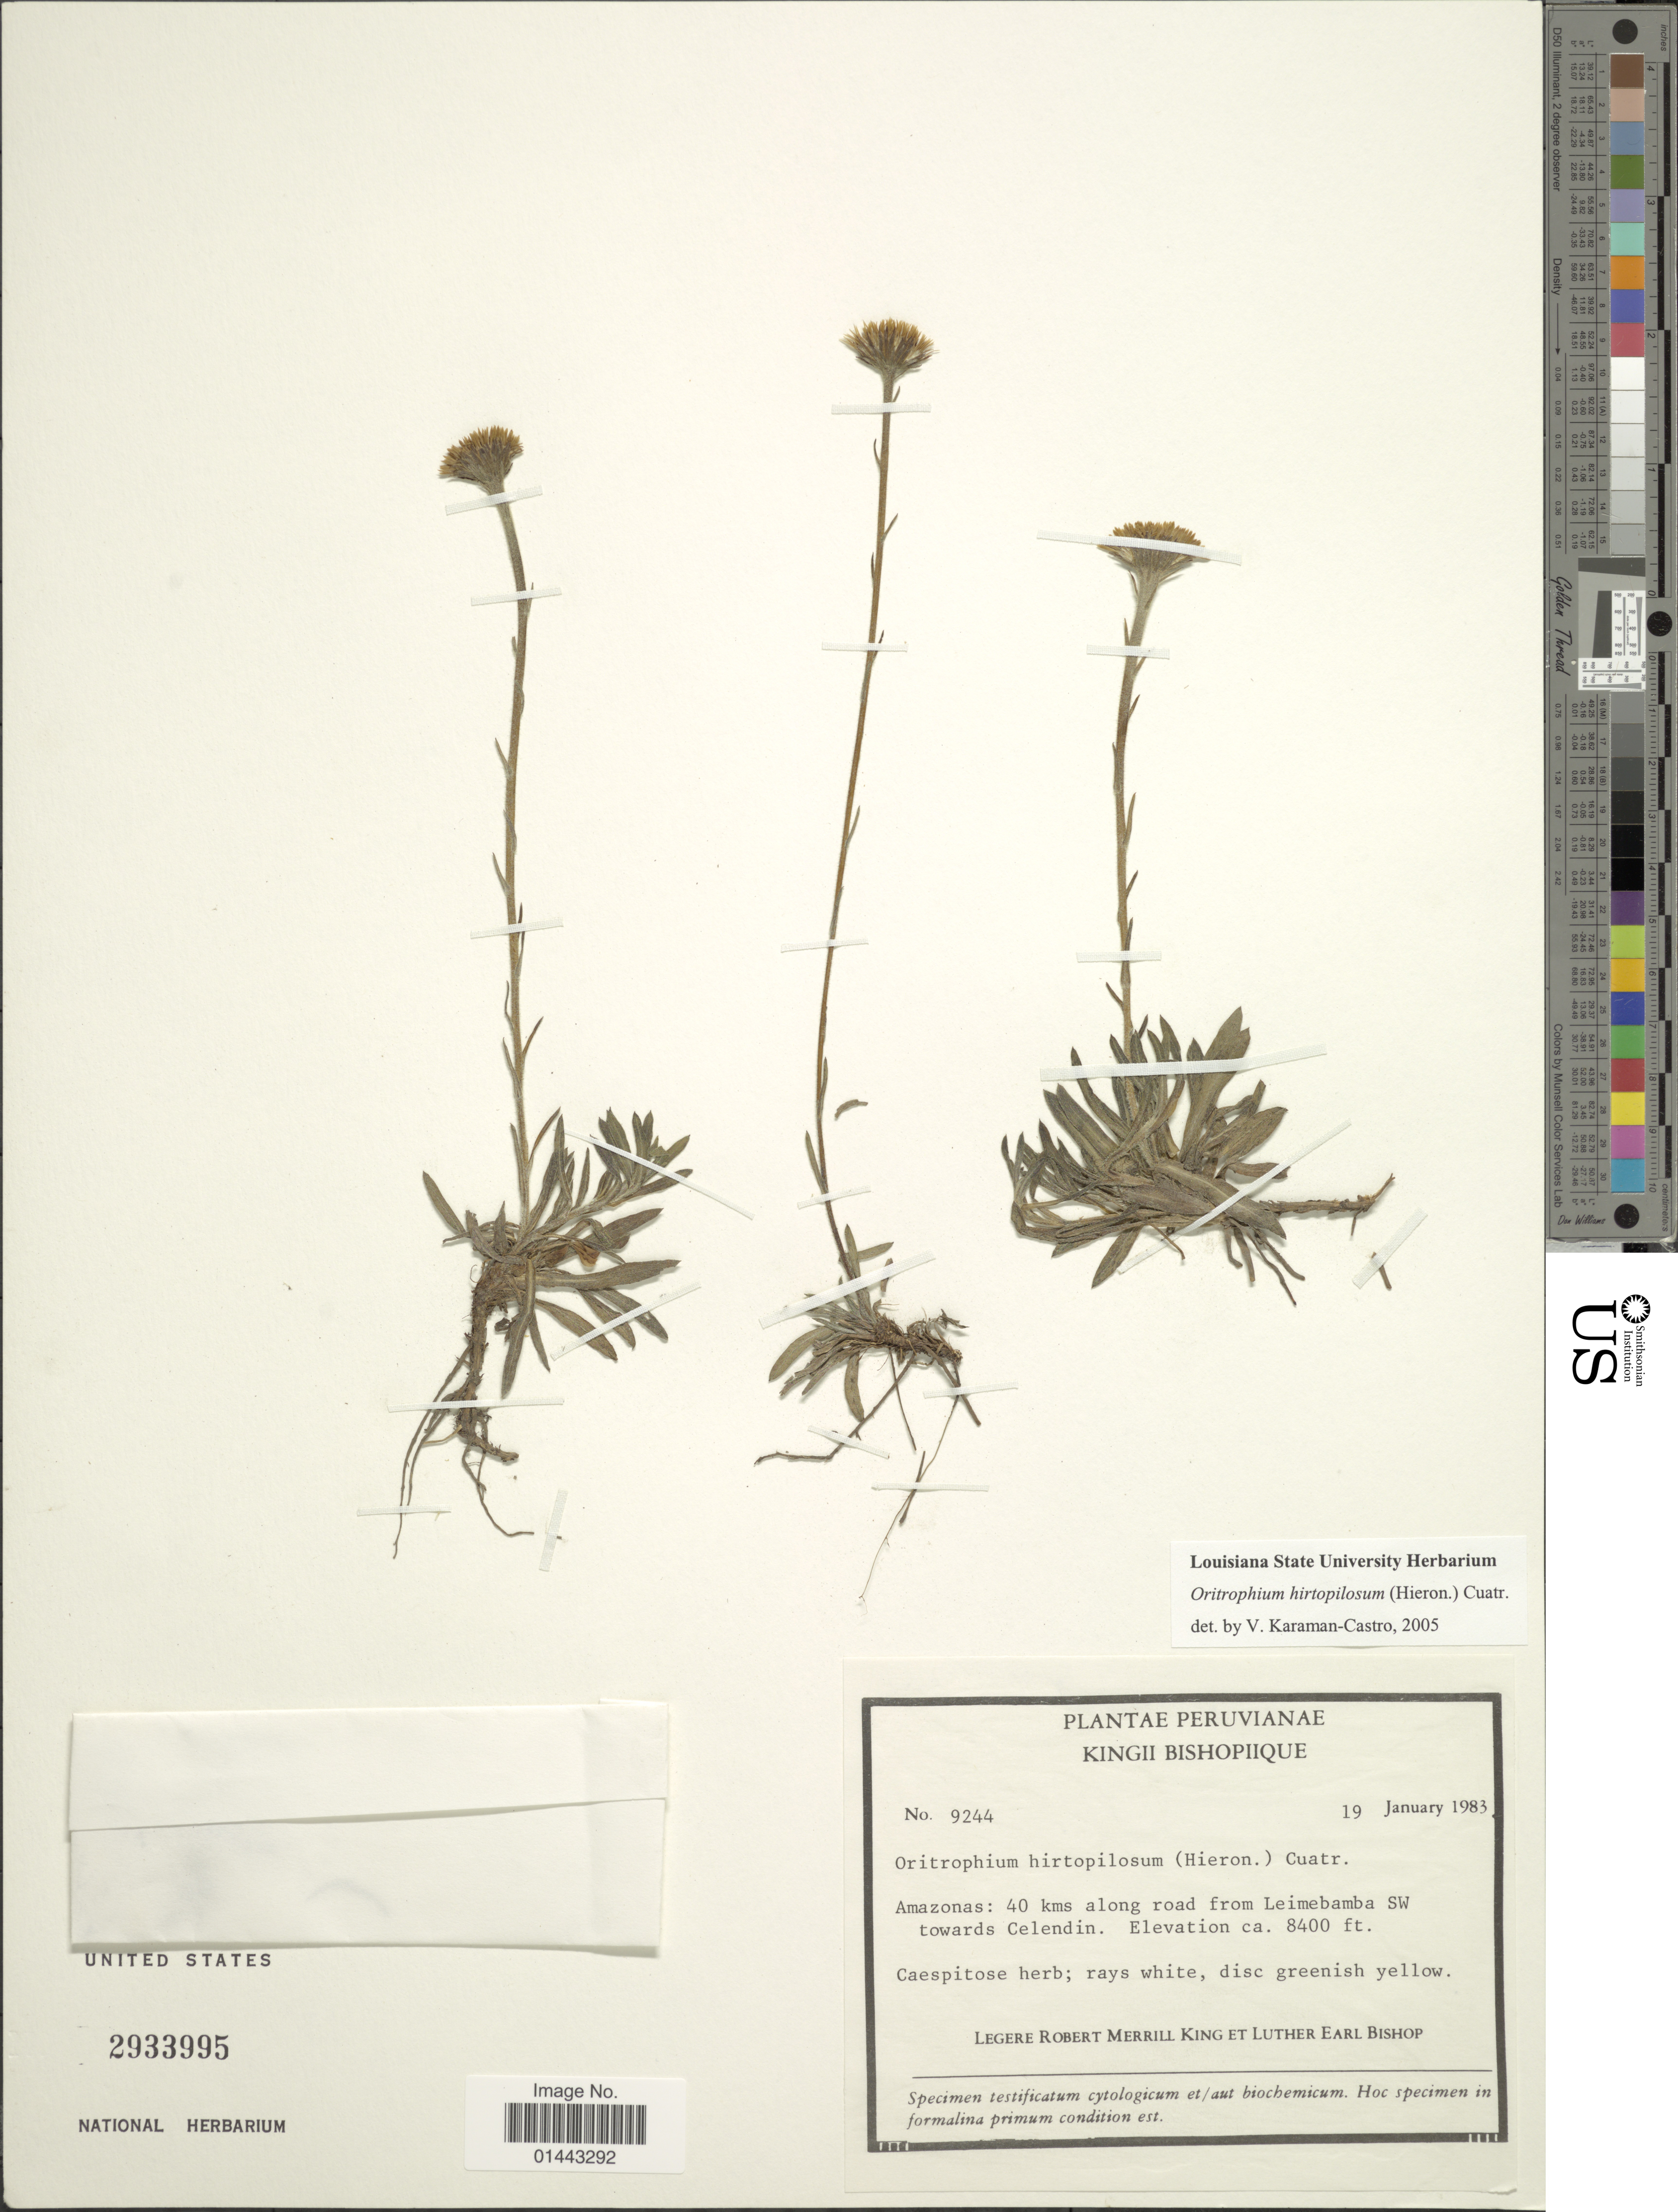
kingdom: Plantae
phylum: Tracheophyta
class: Magnoliopsida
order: Asterales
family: Asteraceae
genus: Oritrophium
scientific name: Oritrophium hirtopilosum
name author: (Hieron.) Cuatrec.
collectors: R. M. King & L. E. Bishop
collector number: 9244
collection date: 1983-01-19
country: Peru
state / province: Amazonas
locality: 40 kms along road from Leimebamba SW towaeds Celendin.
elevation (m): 2560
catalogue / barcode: US 2933995